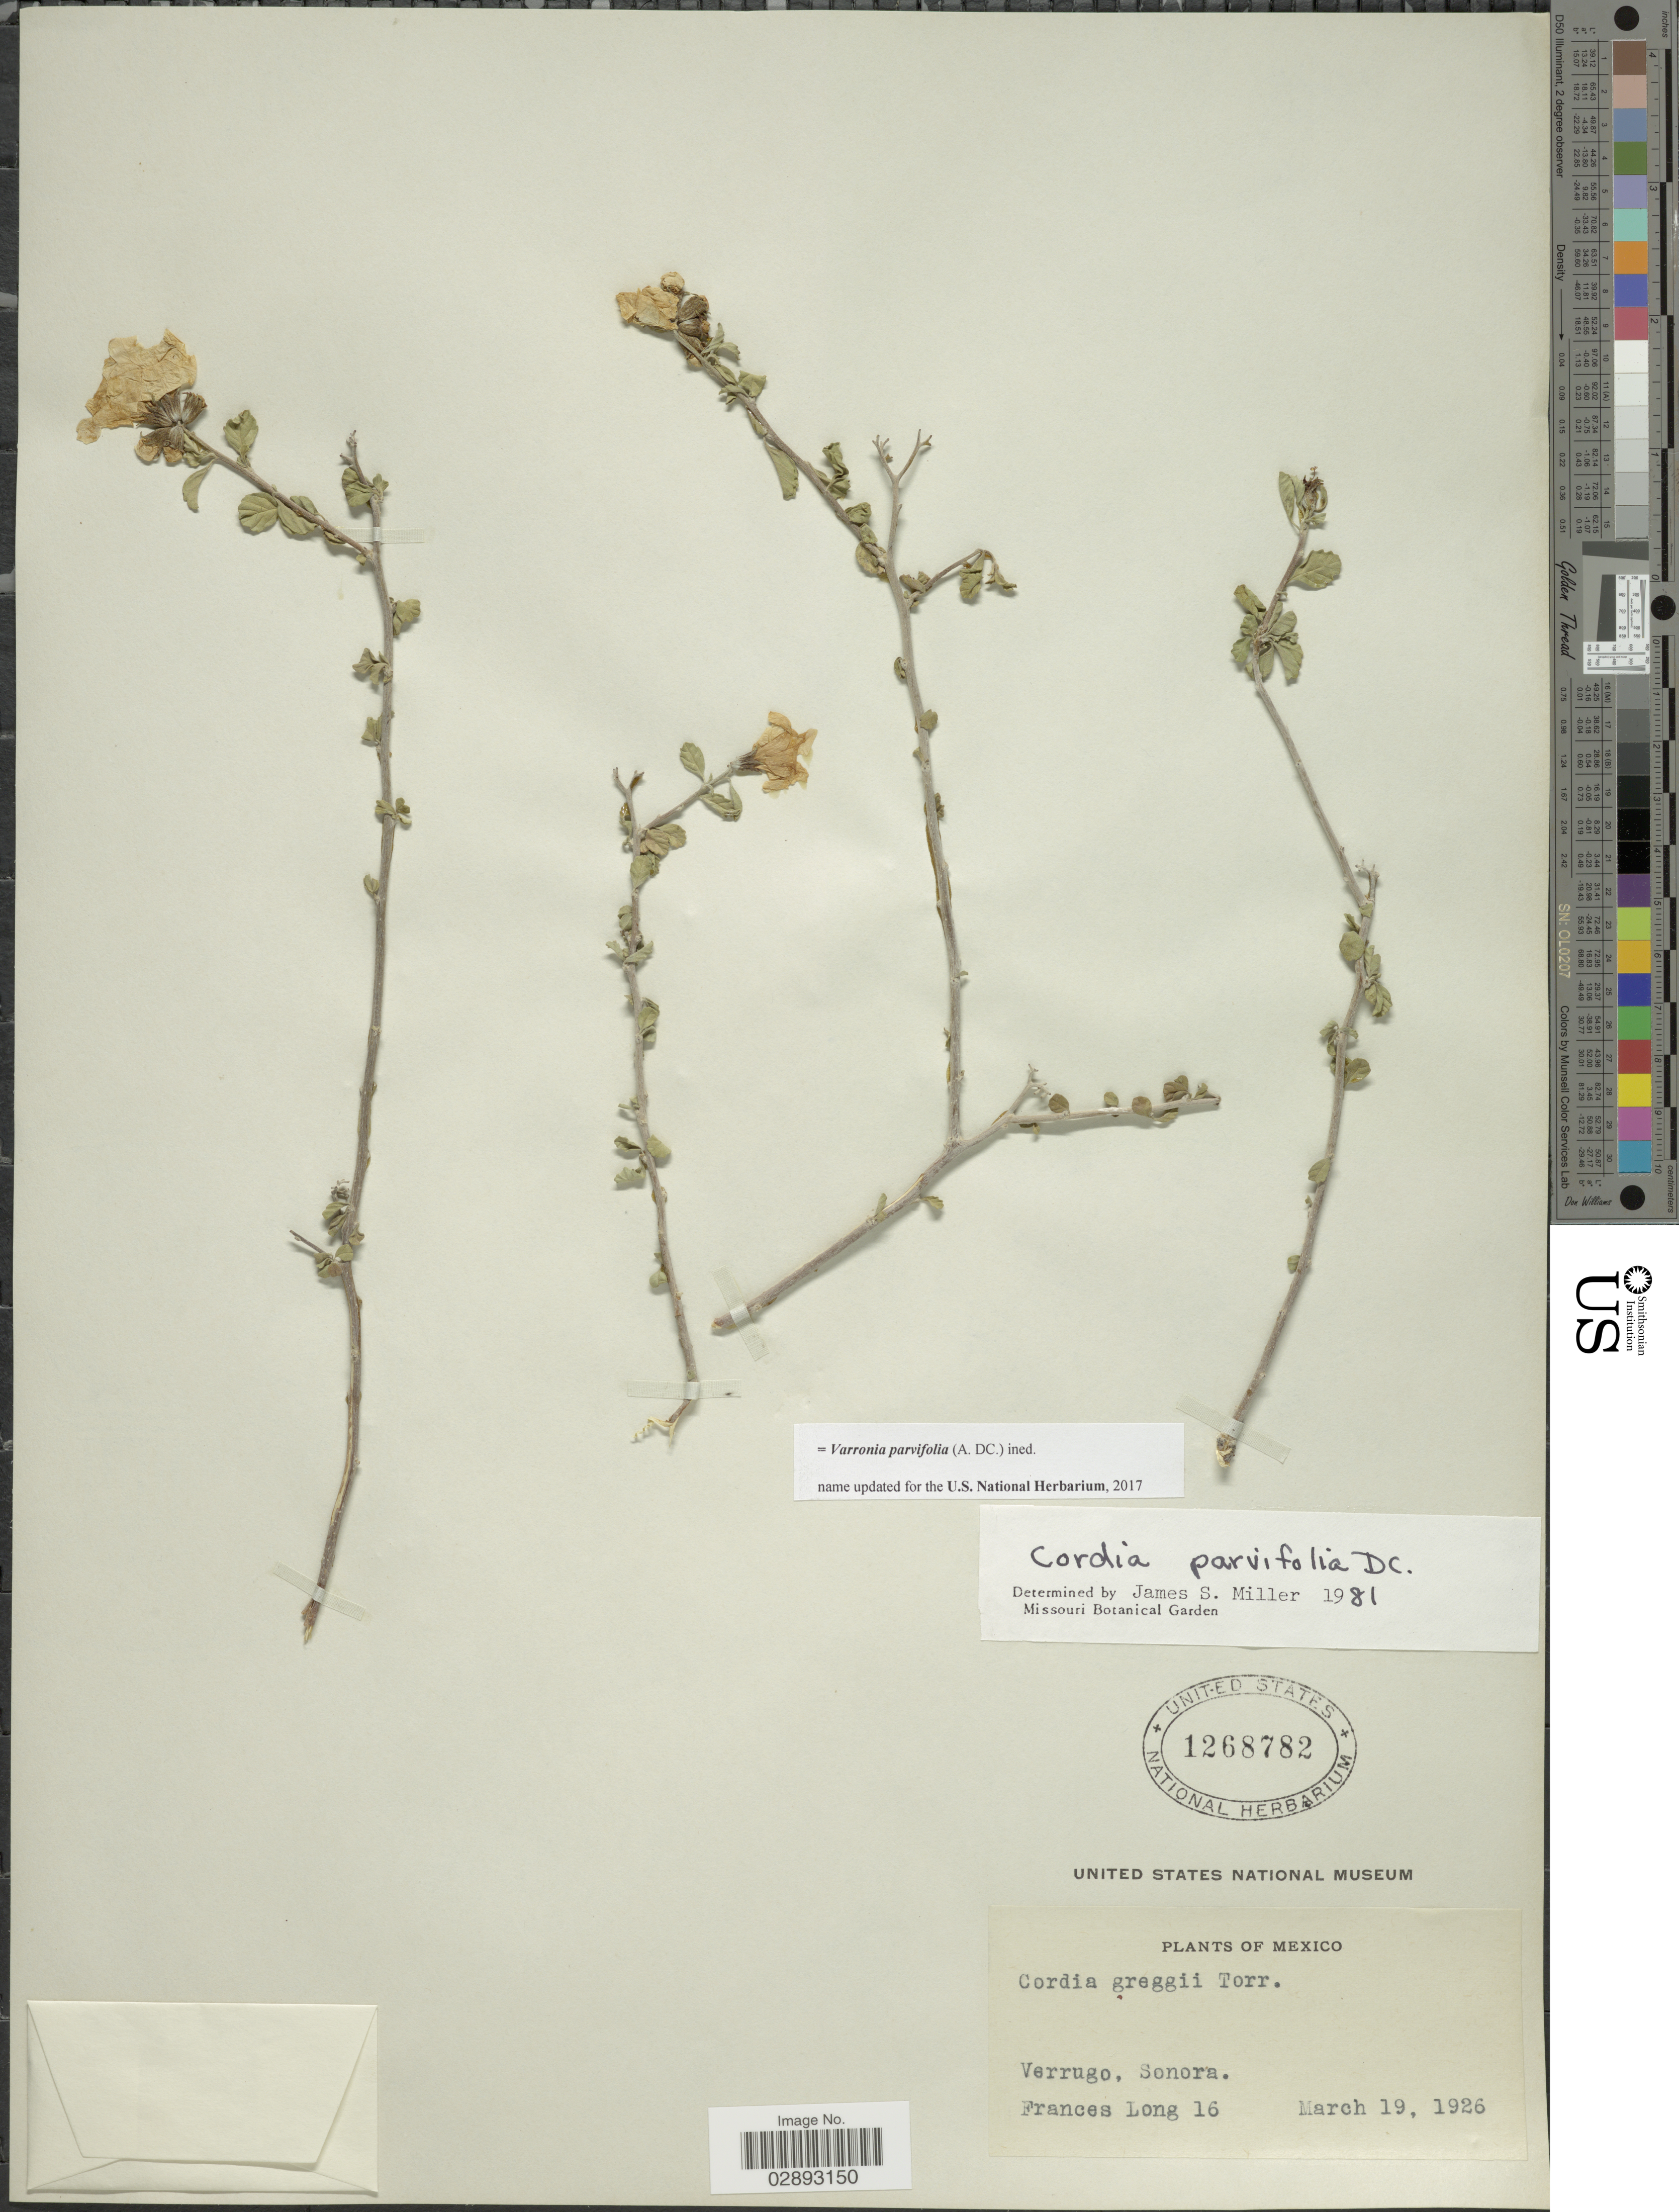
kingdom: Plantae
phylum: Tracheophyta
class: Magnoliopsida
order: Boraginales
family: Cordiaceae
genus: Varronia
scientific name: Varronia parvifolia (A. DC.) ined.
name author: (A. DC.)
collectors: F. Long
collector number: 16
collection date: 1926-03-19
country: Mexico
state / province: Sonora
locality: Verrugo.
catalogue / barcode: US 1268782